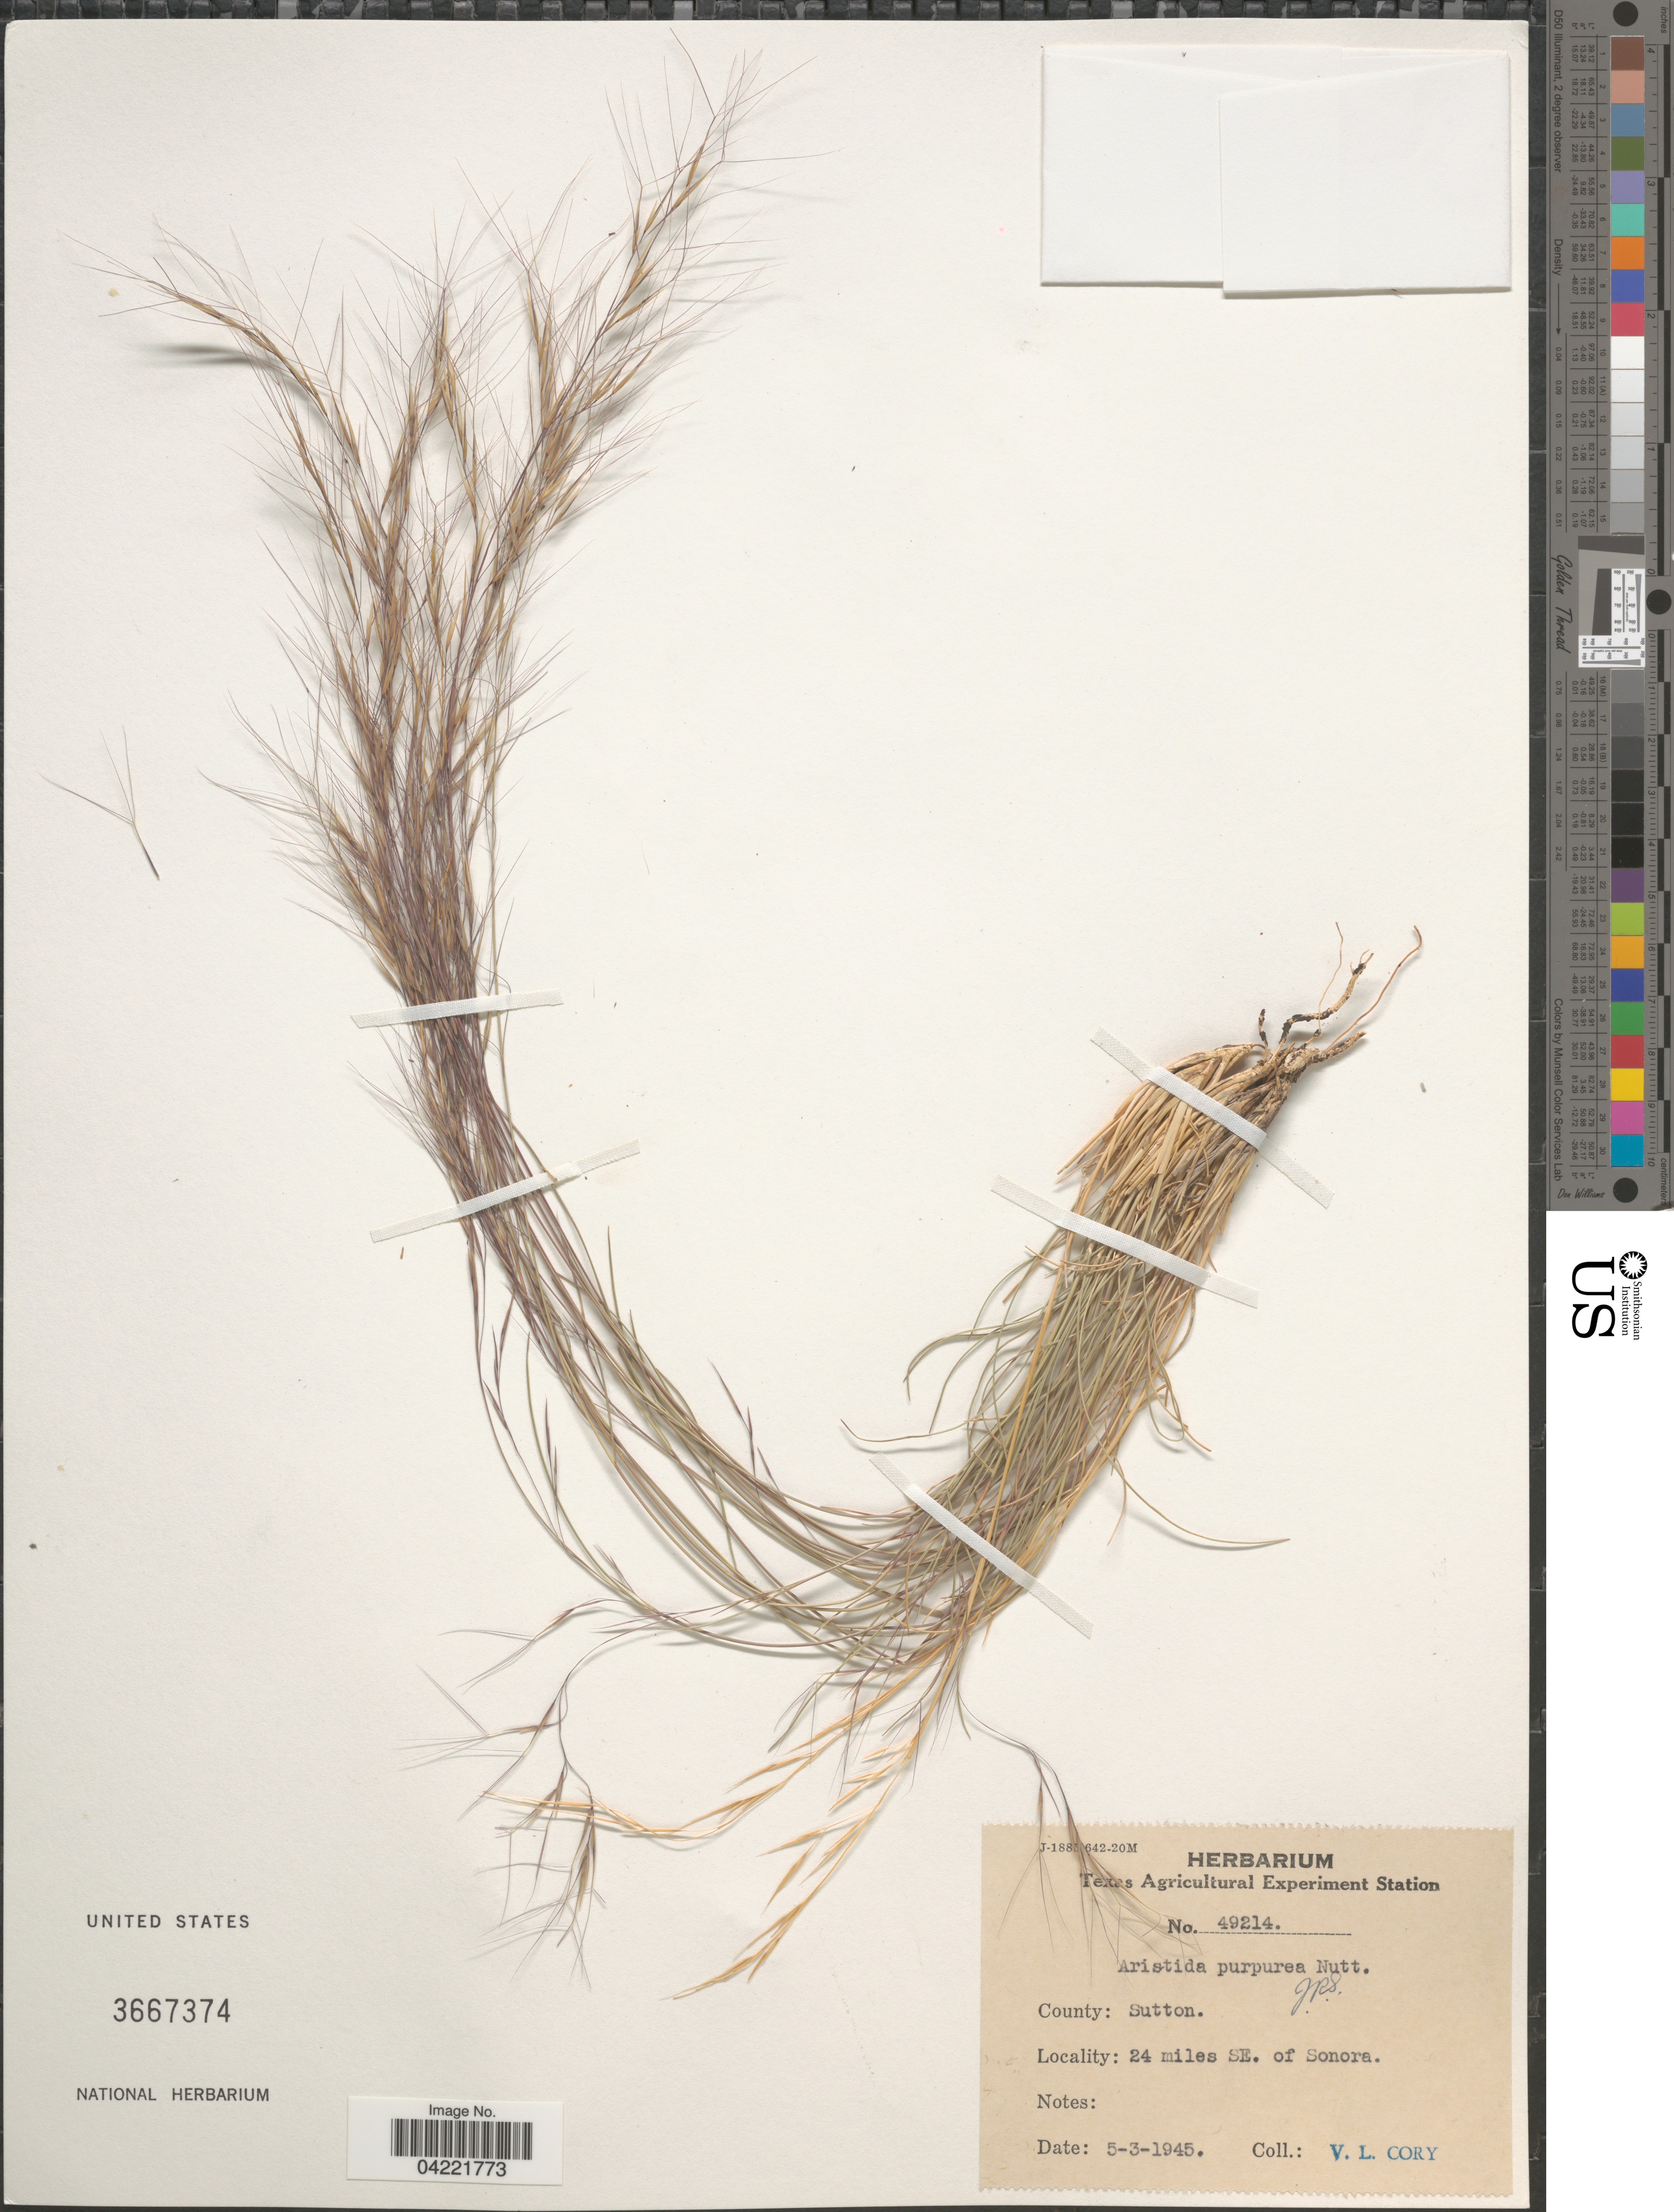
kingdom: Plantae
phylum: Tracheophyta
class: Liliopsida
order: Poales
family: Poaceae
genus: Aristida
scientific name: Aristida purpurea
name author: Nutt.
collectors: V. Cory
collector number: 49214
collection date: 1945-05-03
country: United States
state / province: Texas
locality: County: Sutton. 24 miles SE. of Sonora.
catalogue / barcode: US 3667374